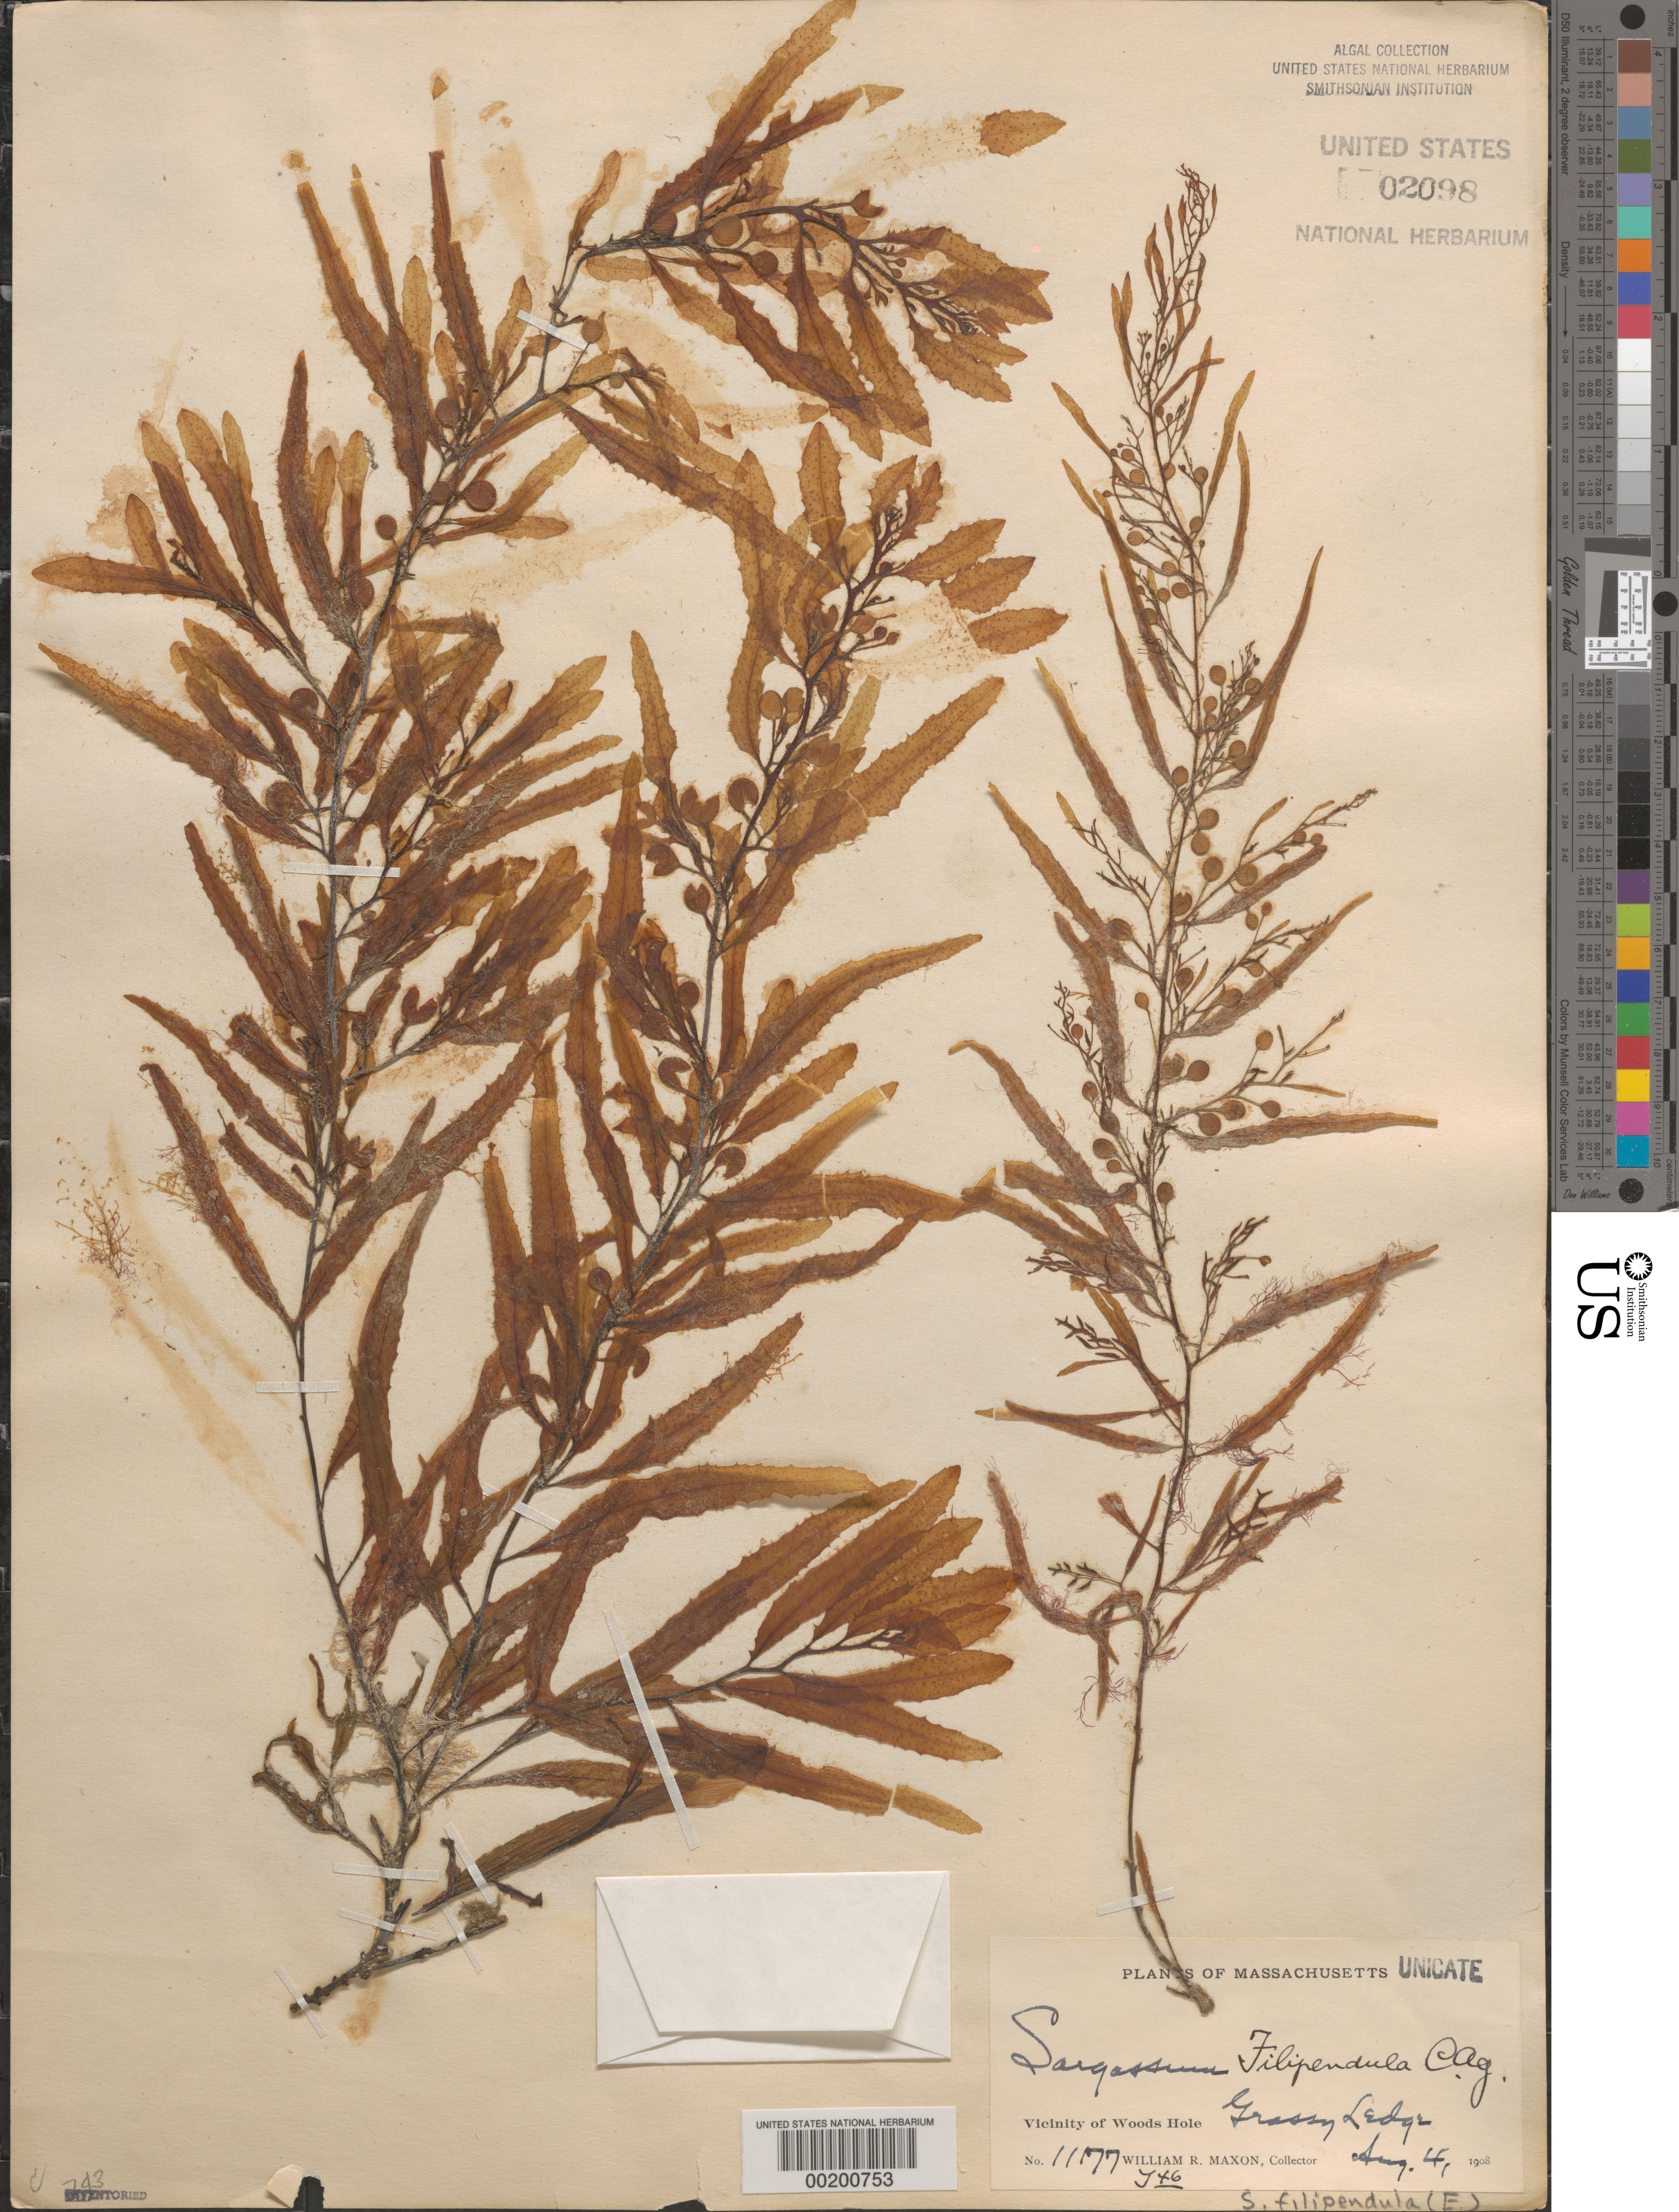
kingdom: Chromista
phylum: Ochrophyta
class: Phaeophyceae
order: Fucales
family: Sargassaceae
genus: Sargassum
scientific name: Sargassum filipendula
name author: C. Agardh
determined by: Taylor, William R.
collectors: W. R. Maxon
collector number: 11177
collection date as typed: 04 Aug 1908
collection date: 1908-08-04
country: United States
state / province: Massachusetts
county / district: Barnstable County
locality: Woods Hole, Grassy Ledge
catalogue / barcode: US 2098